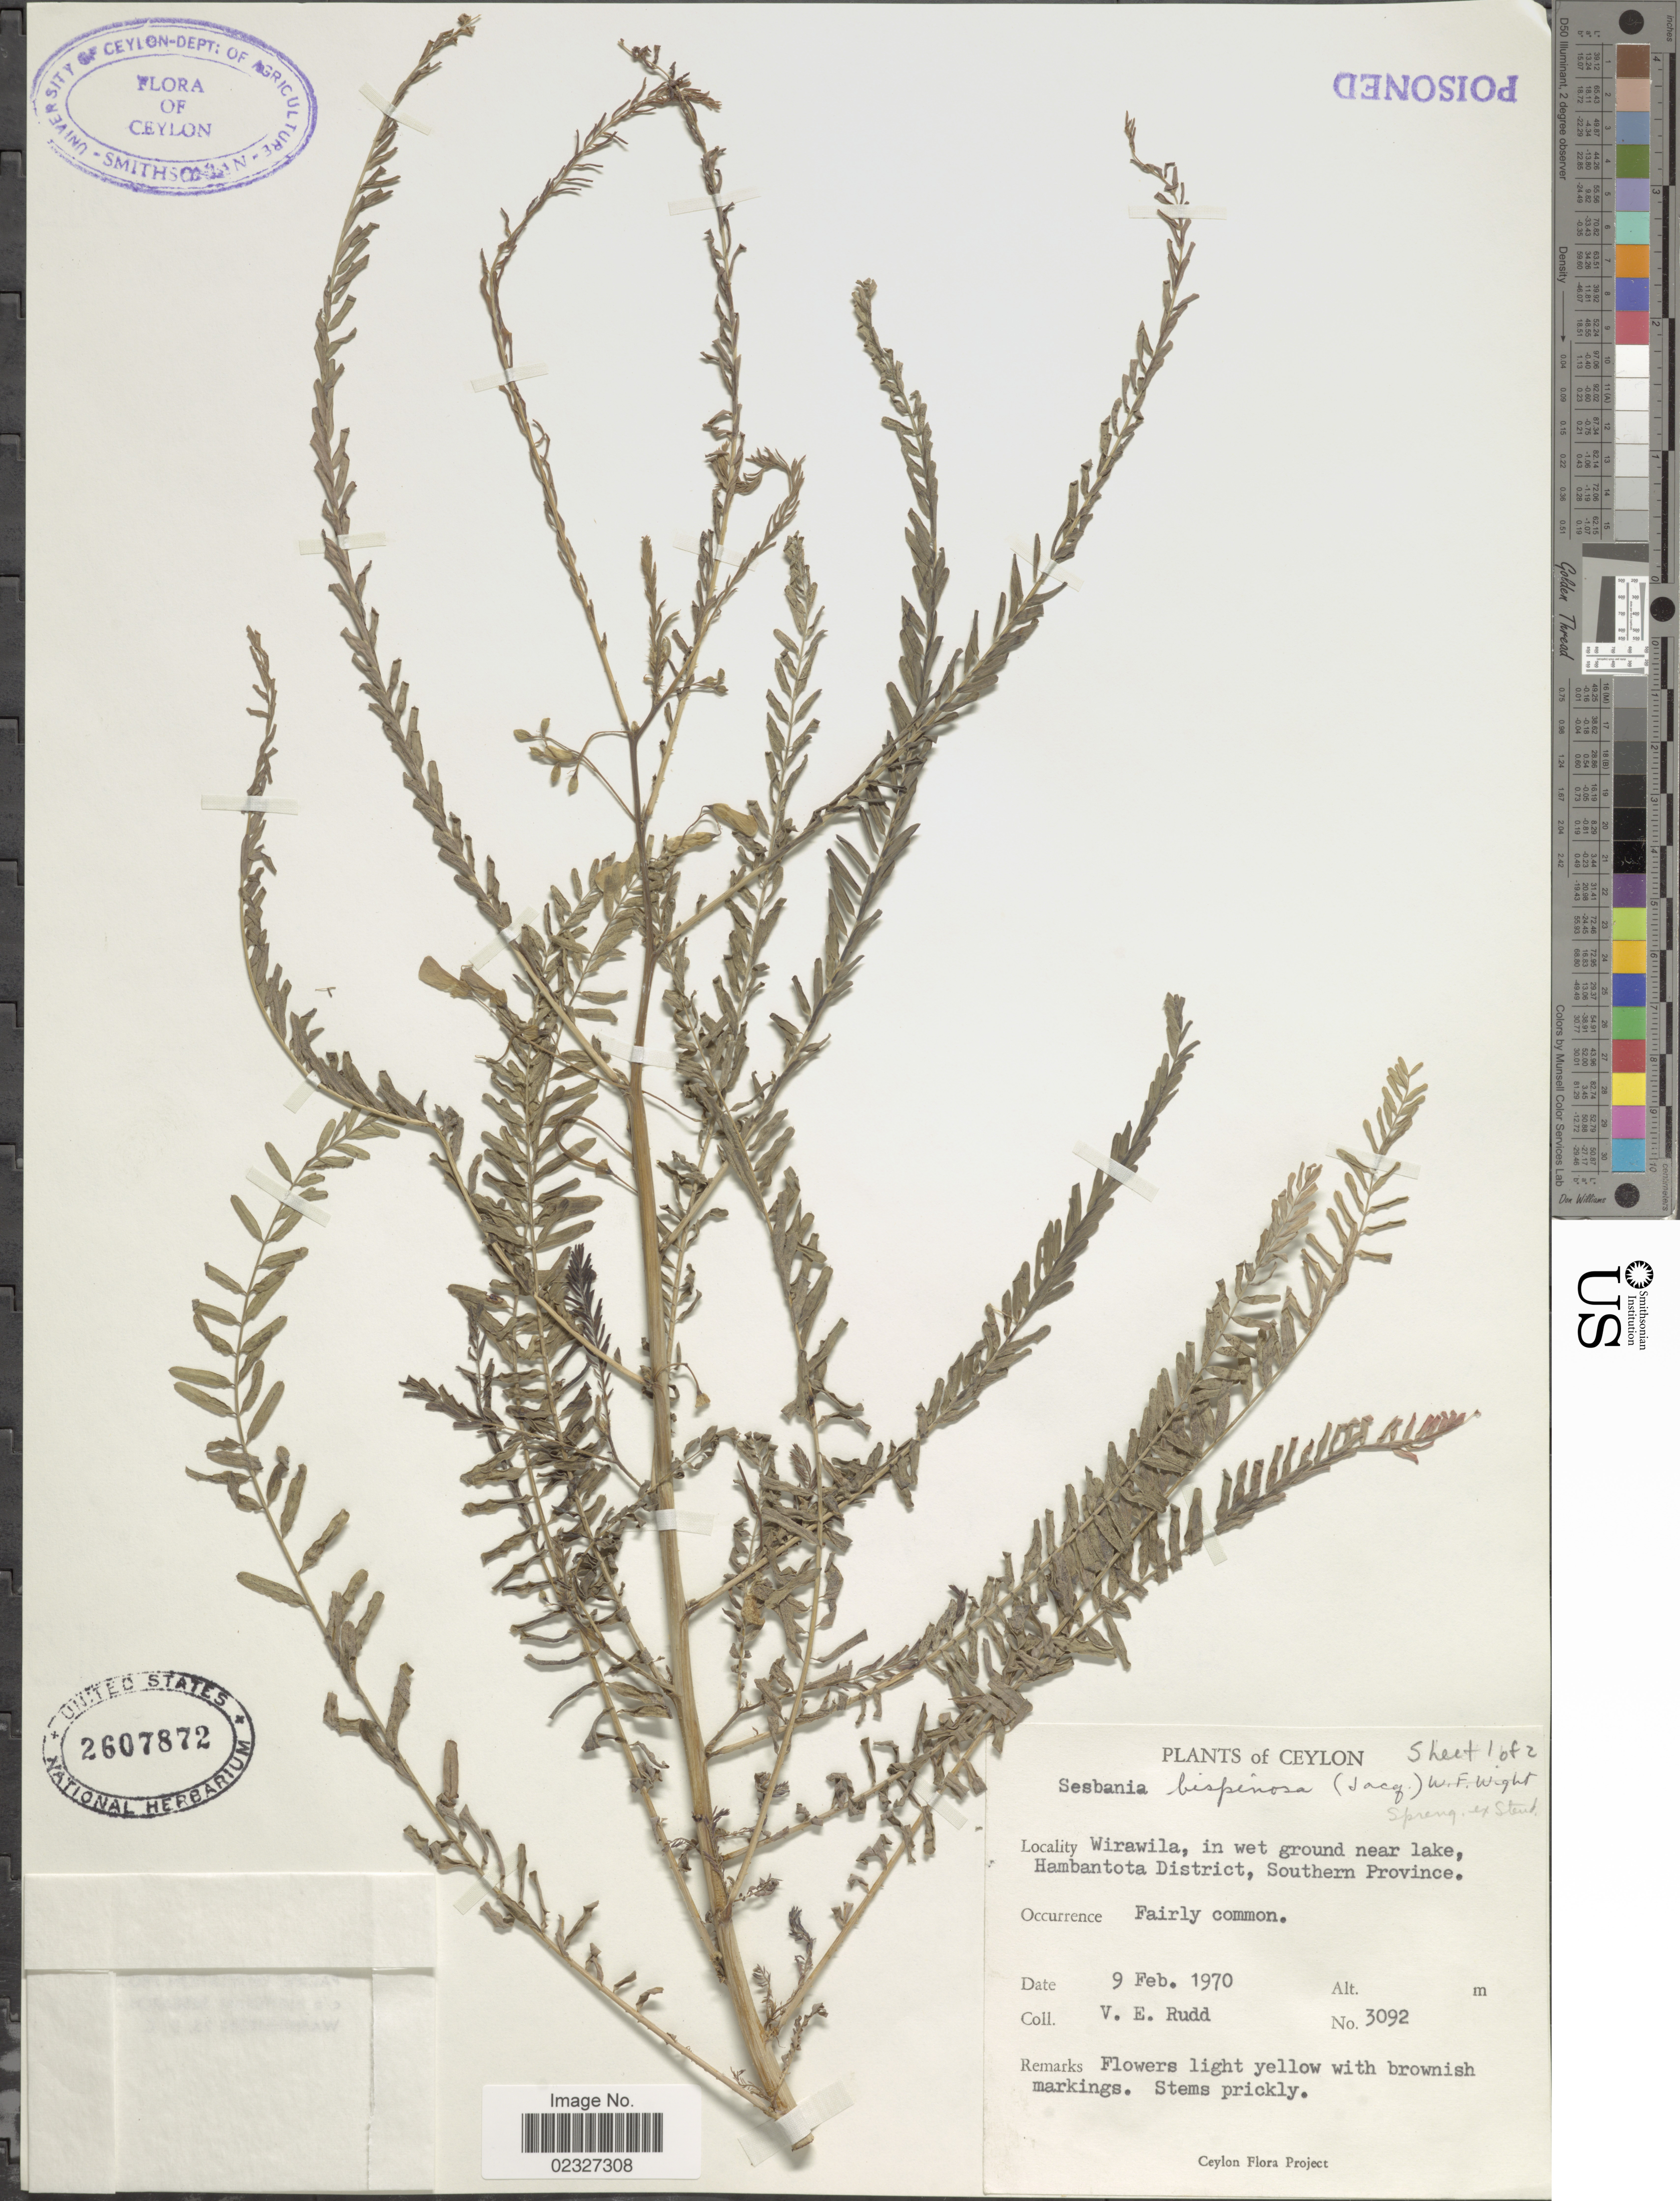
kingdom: Plantae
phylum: Tracheophyta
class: Magnoliopsida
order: Fabales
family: Fabaceae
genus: Sesbania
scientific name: Sesbania bispinosa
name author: (Jacq.) Steud.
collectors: V. E. Rudd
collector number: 3092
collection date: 1970-02-09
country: Sri Lanka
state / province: Southern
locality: Ceylon, Wirawila, Hambantota District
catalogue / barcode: US 2607872